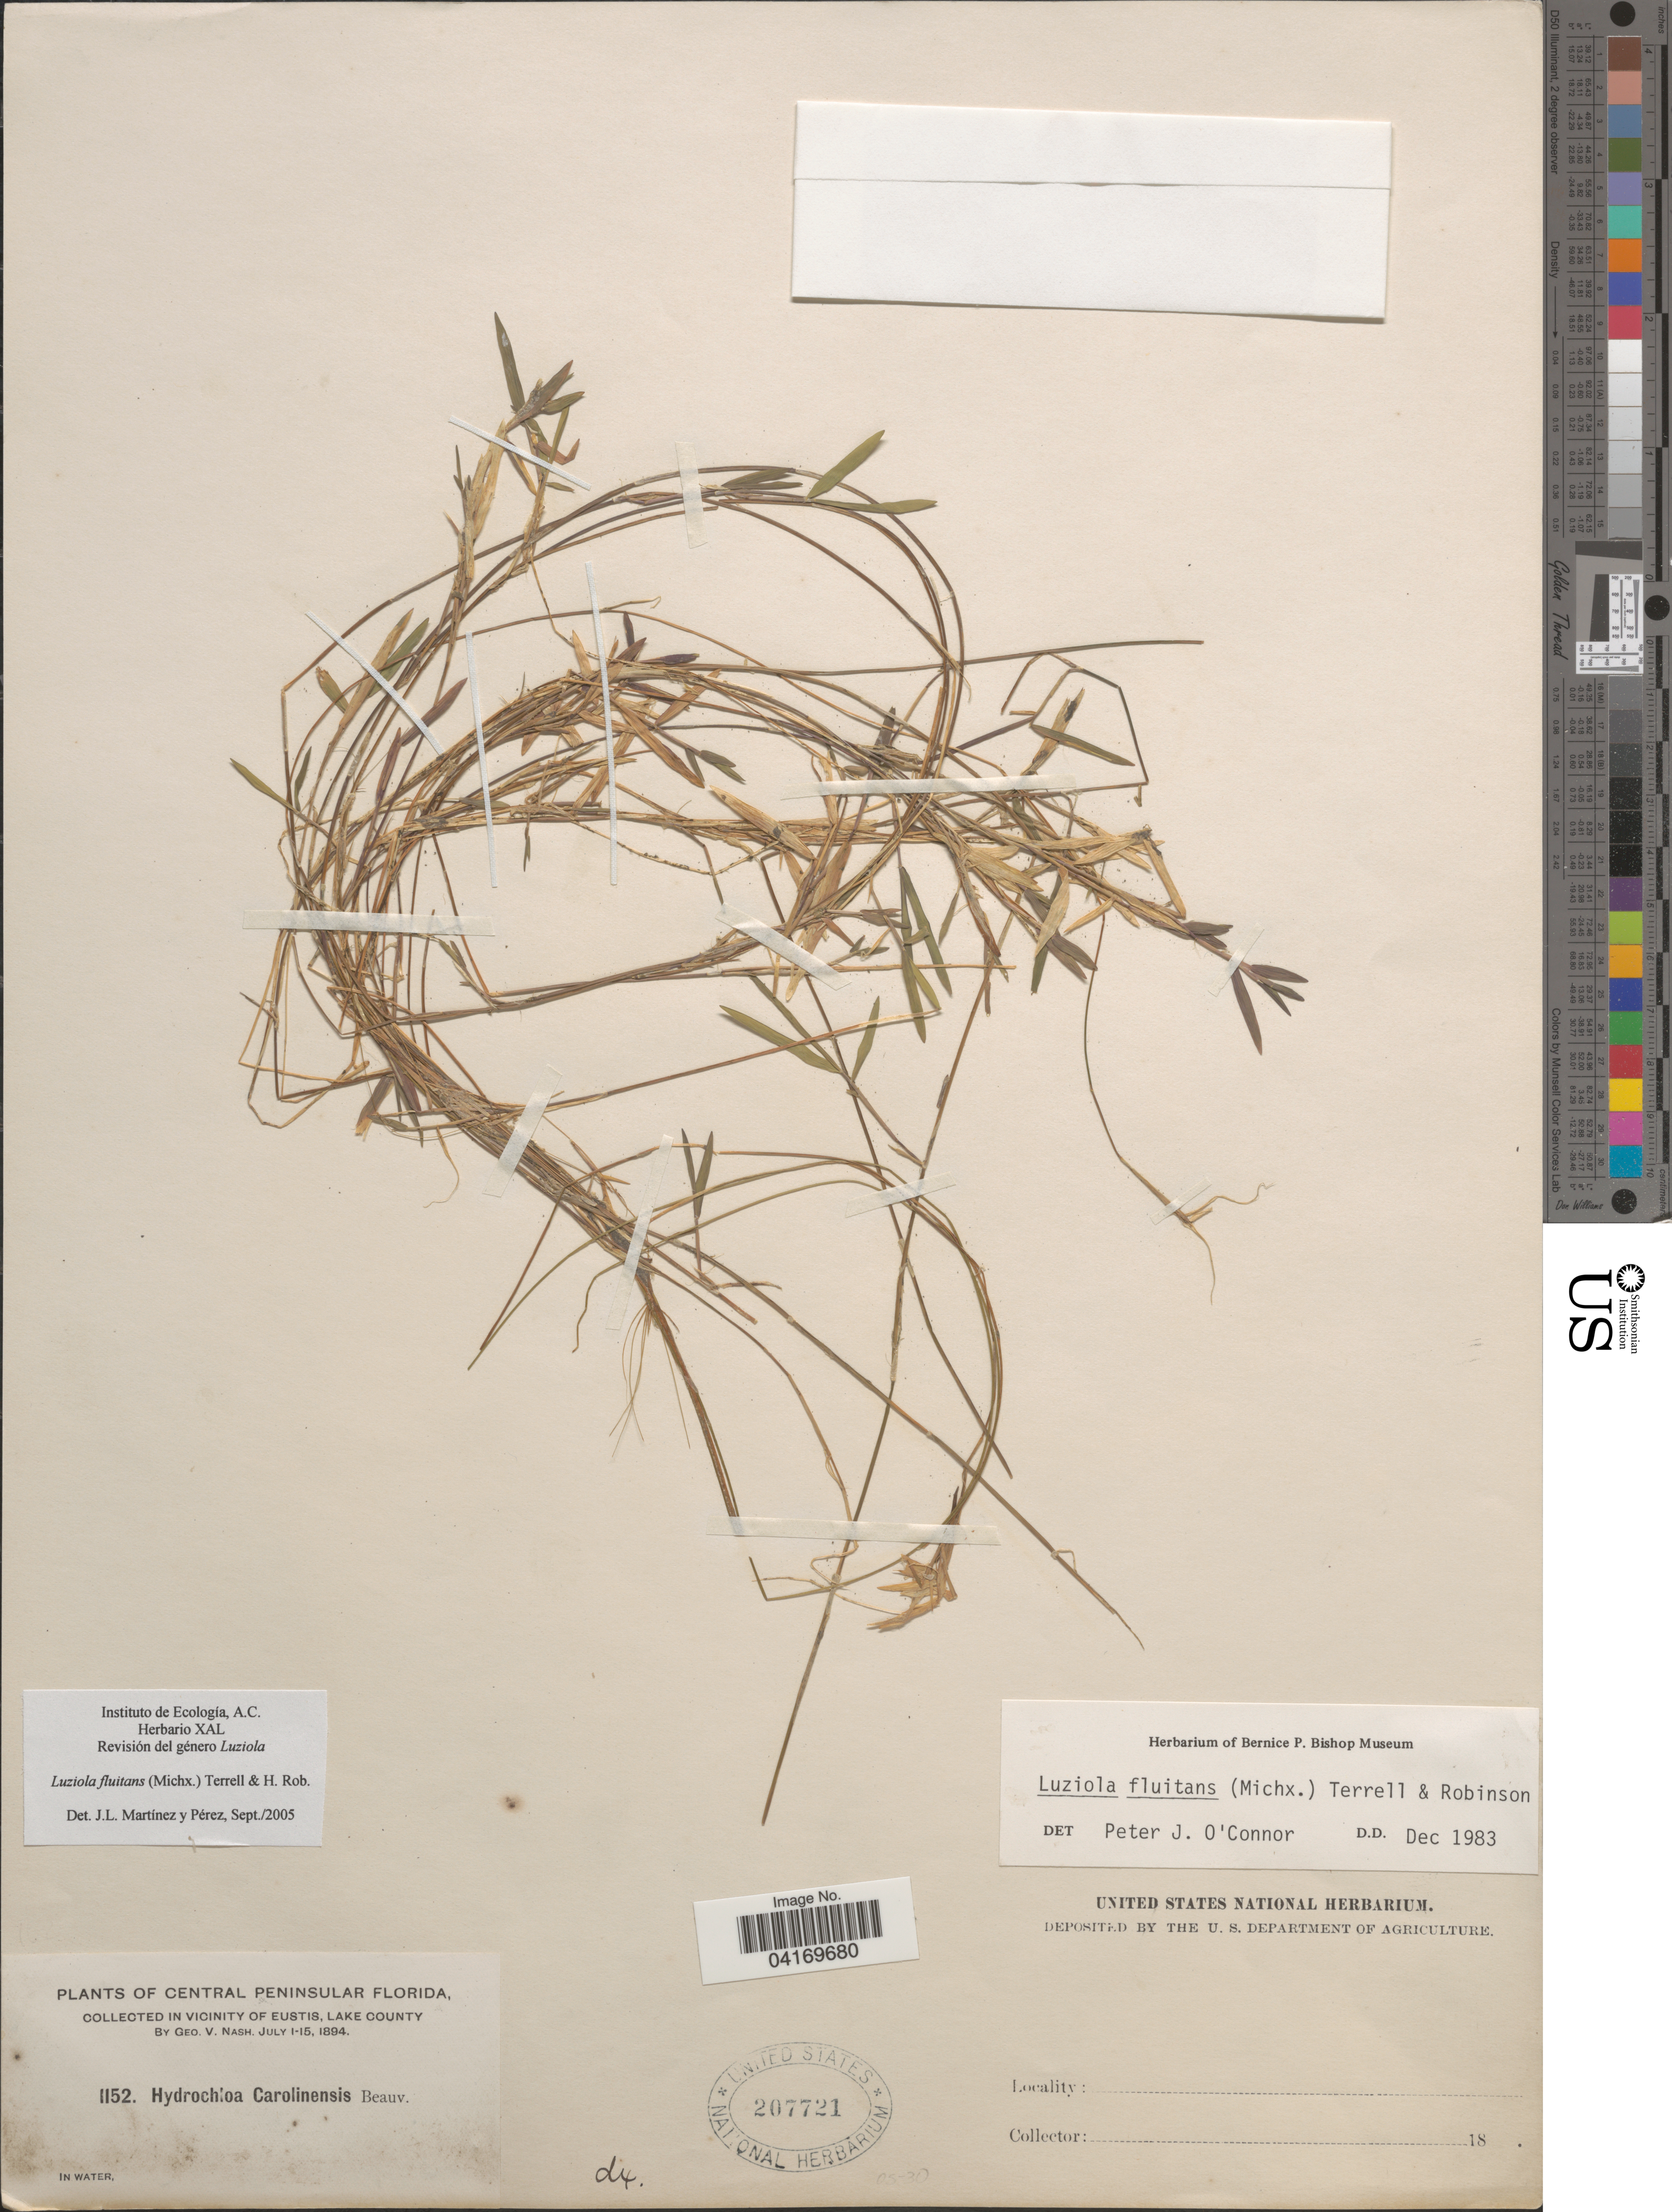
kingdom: Plantae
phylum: Tracheophyta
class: Liliopsida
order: Poales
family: Poaceae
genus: Luziola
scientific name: Luziola fluitans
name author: (Michx.) Terrell & H. Rob.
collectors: G. V. Nash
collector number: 1152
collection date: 1894-07-01/1894-07-15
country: United States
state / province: Florida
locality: Central Peninsular Florida. In Vicinity of Eustis, Lake County.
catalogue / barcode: US 207721